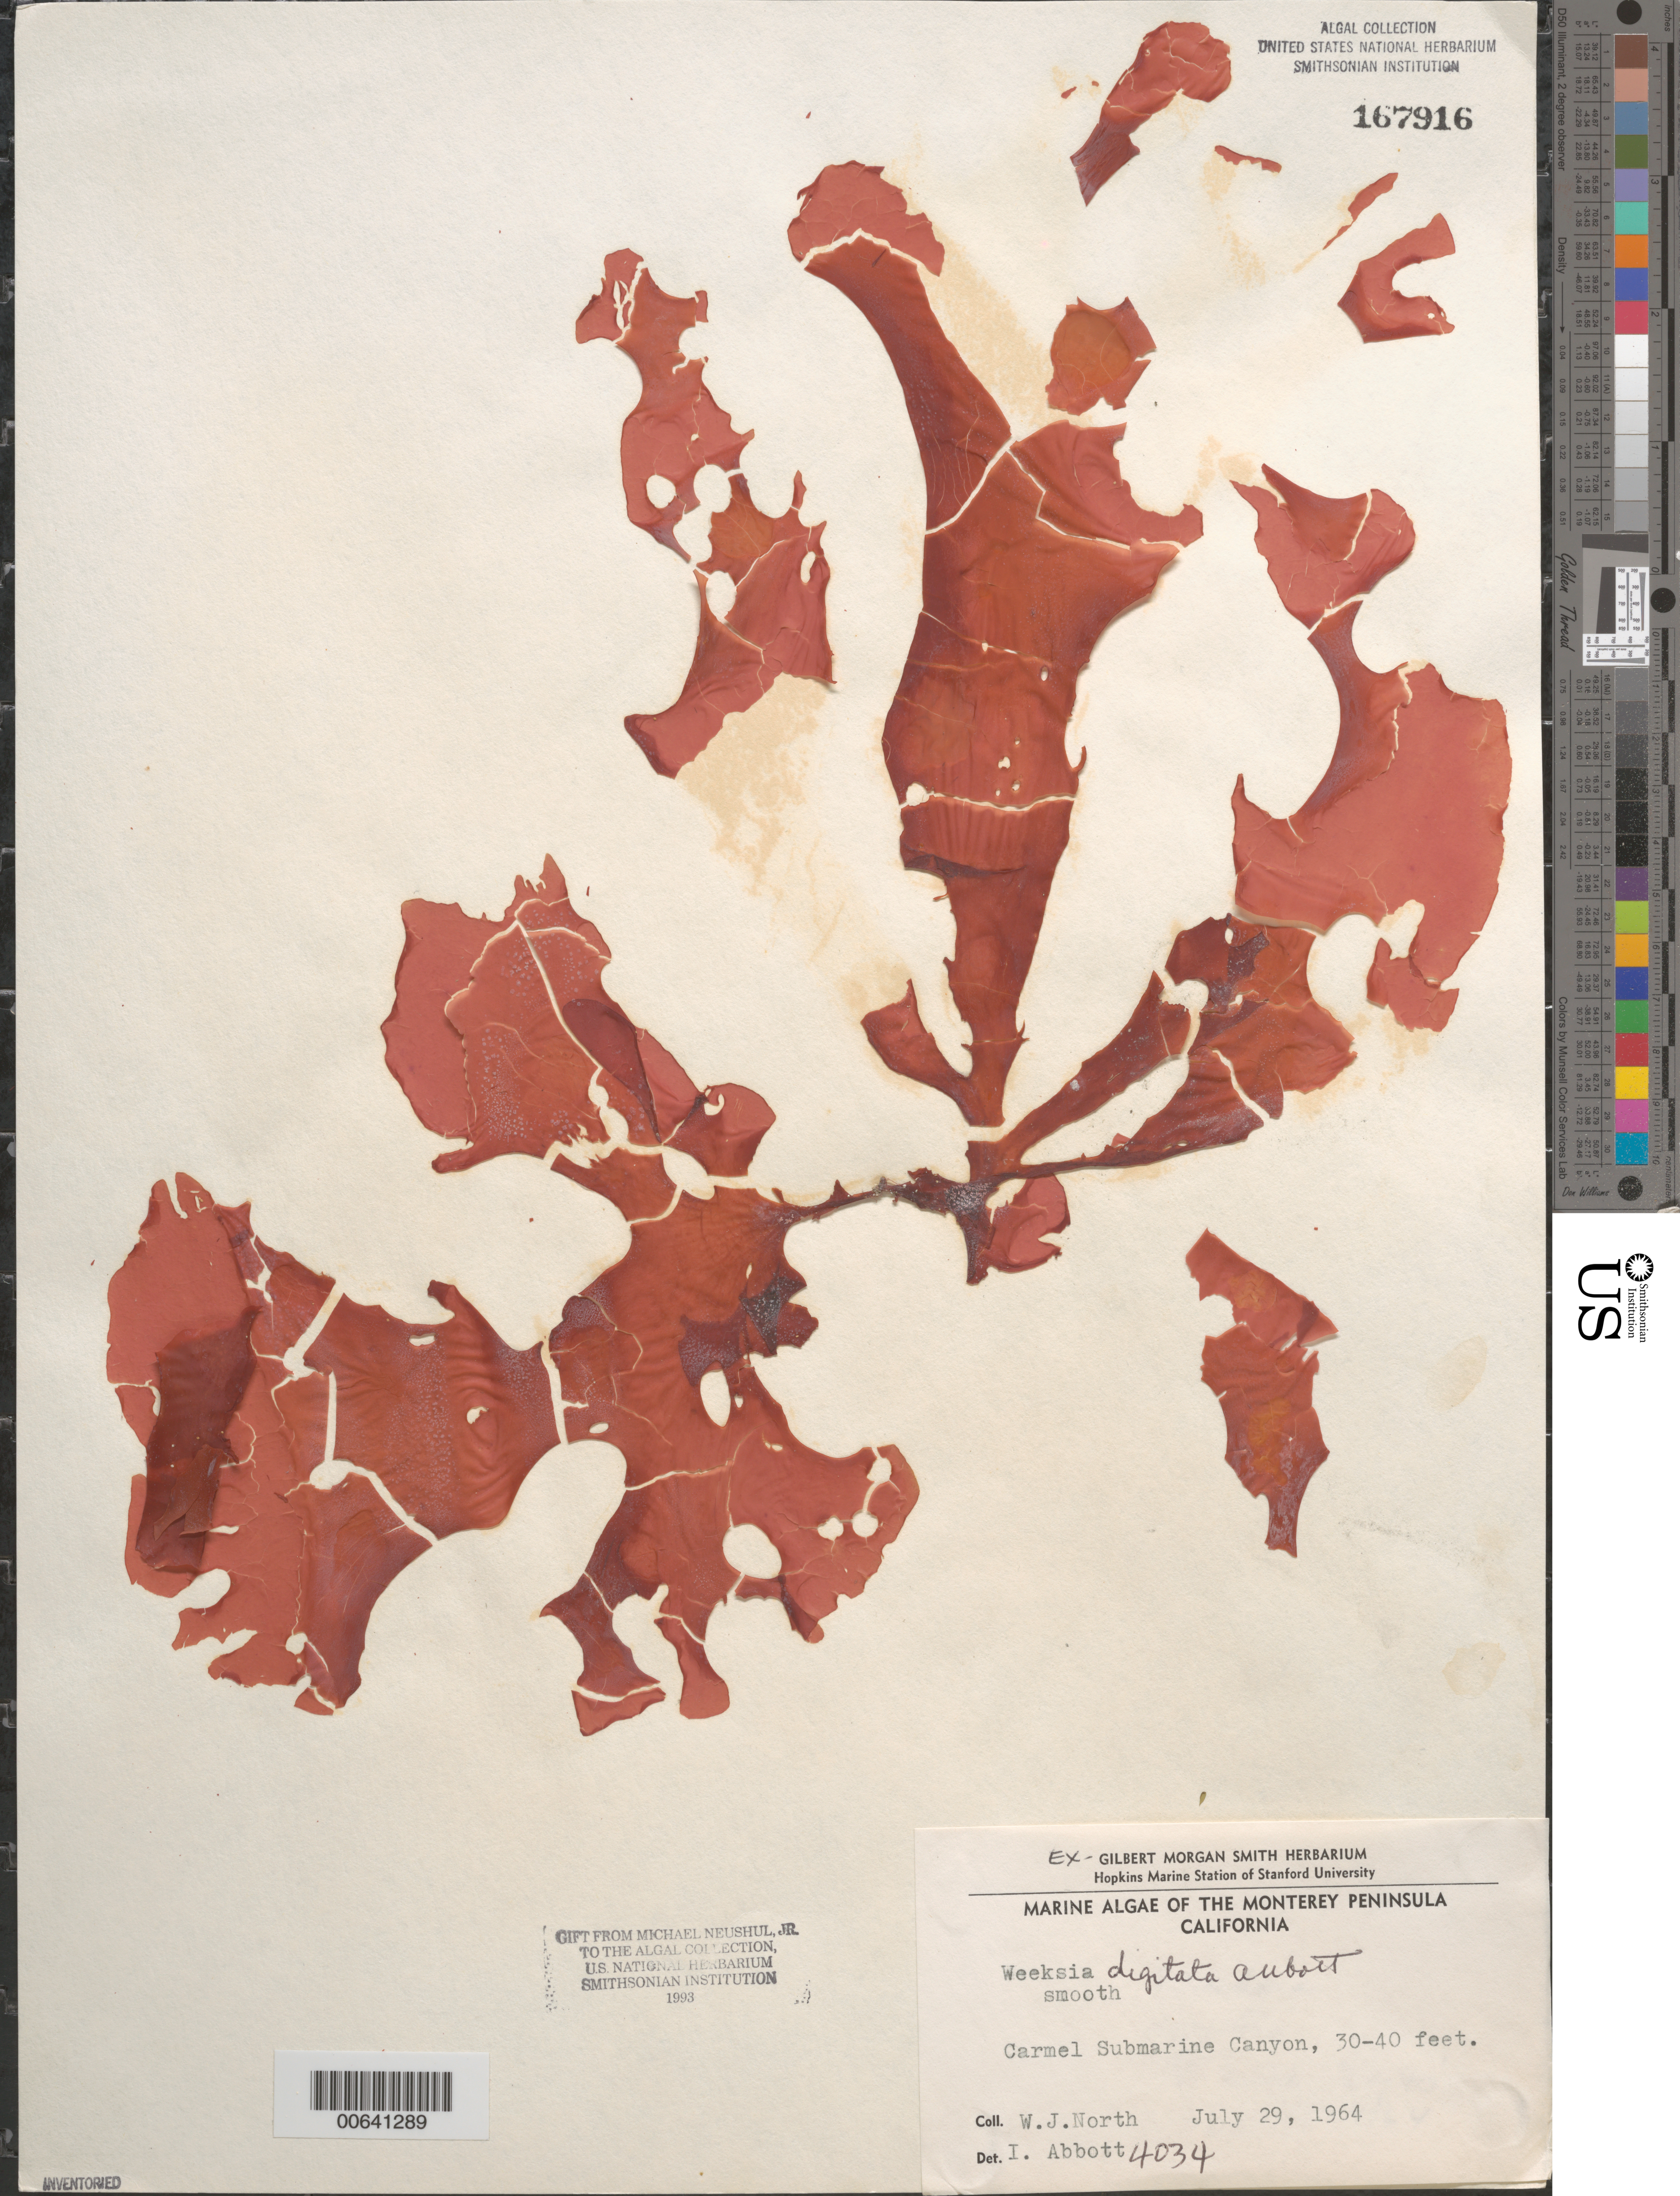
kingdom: Plantae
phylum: Rhodophyta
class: Florideophyceae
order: Gigartinales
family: Dumontiaceae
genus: Weeksia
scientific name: Weeksia digitata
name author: I.A. Abbott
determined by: Abbott, Isabella A.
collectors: W. North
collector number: IAA 4034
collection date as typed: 29 Jul 1964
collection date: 1964-07-29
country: United States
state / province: California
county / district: Monterey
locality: Carmel Submarine Canyon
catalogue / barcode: US 167916